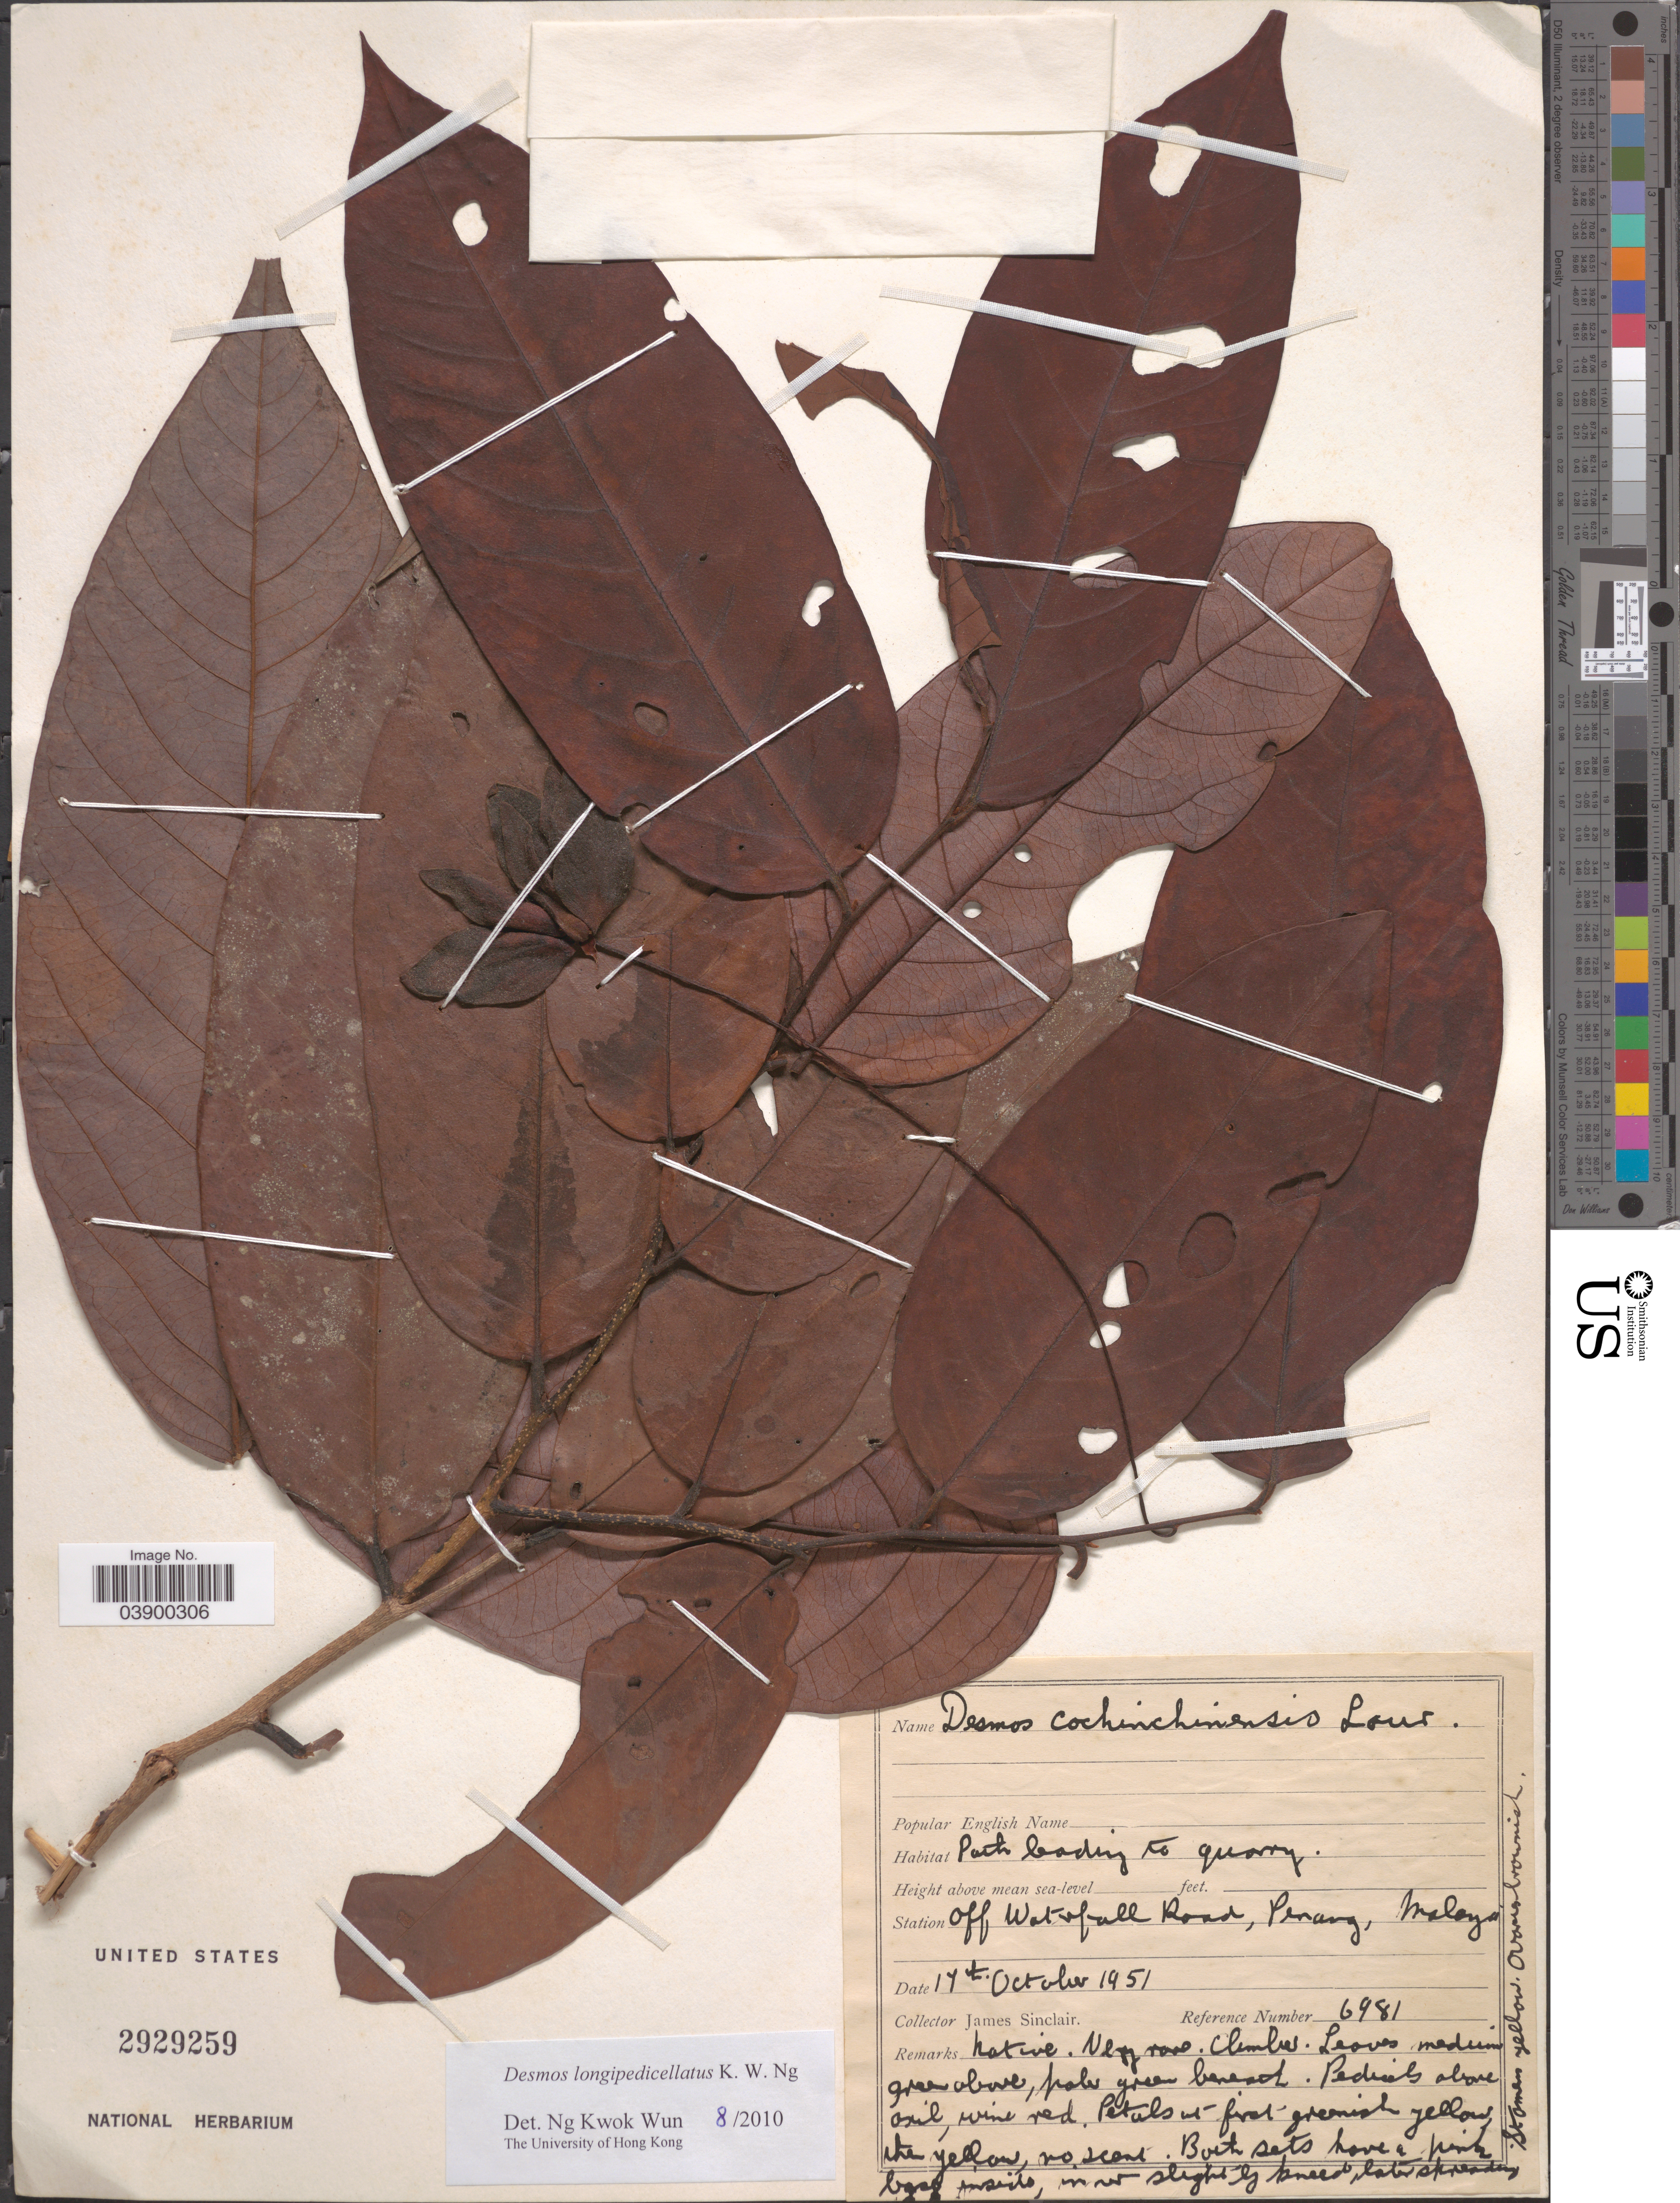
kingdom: Plantae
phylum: Tracheophyta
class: Magnoliopsida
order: Magnoliales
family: Annonaceae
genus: Desmos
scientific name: Desmos longipedicellatus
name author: K.W. Ng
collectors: J. Sinclair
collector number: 6981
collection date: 1951-10-17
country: Malaysia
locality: Station Waterfall Road, Penang, Malaya.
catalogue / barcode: US 2929259